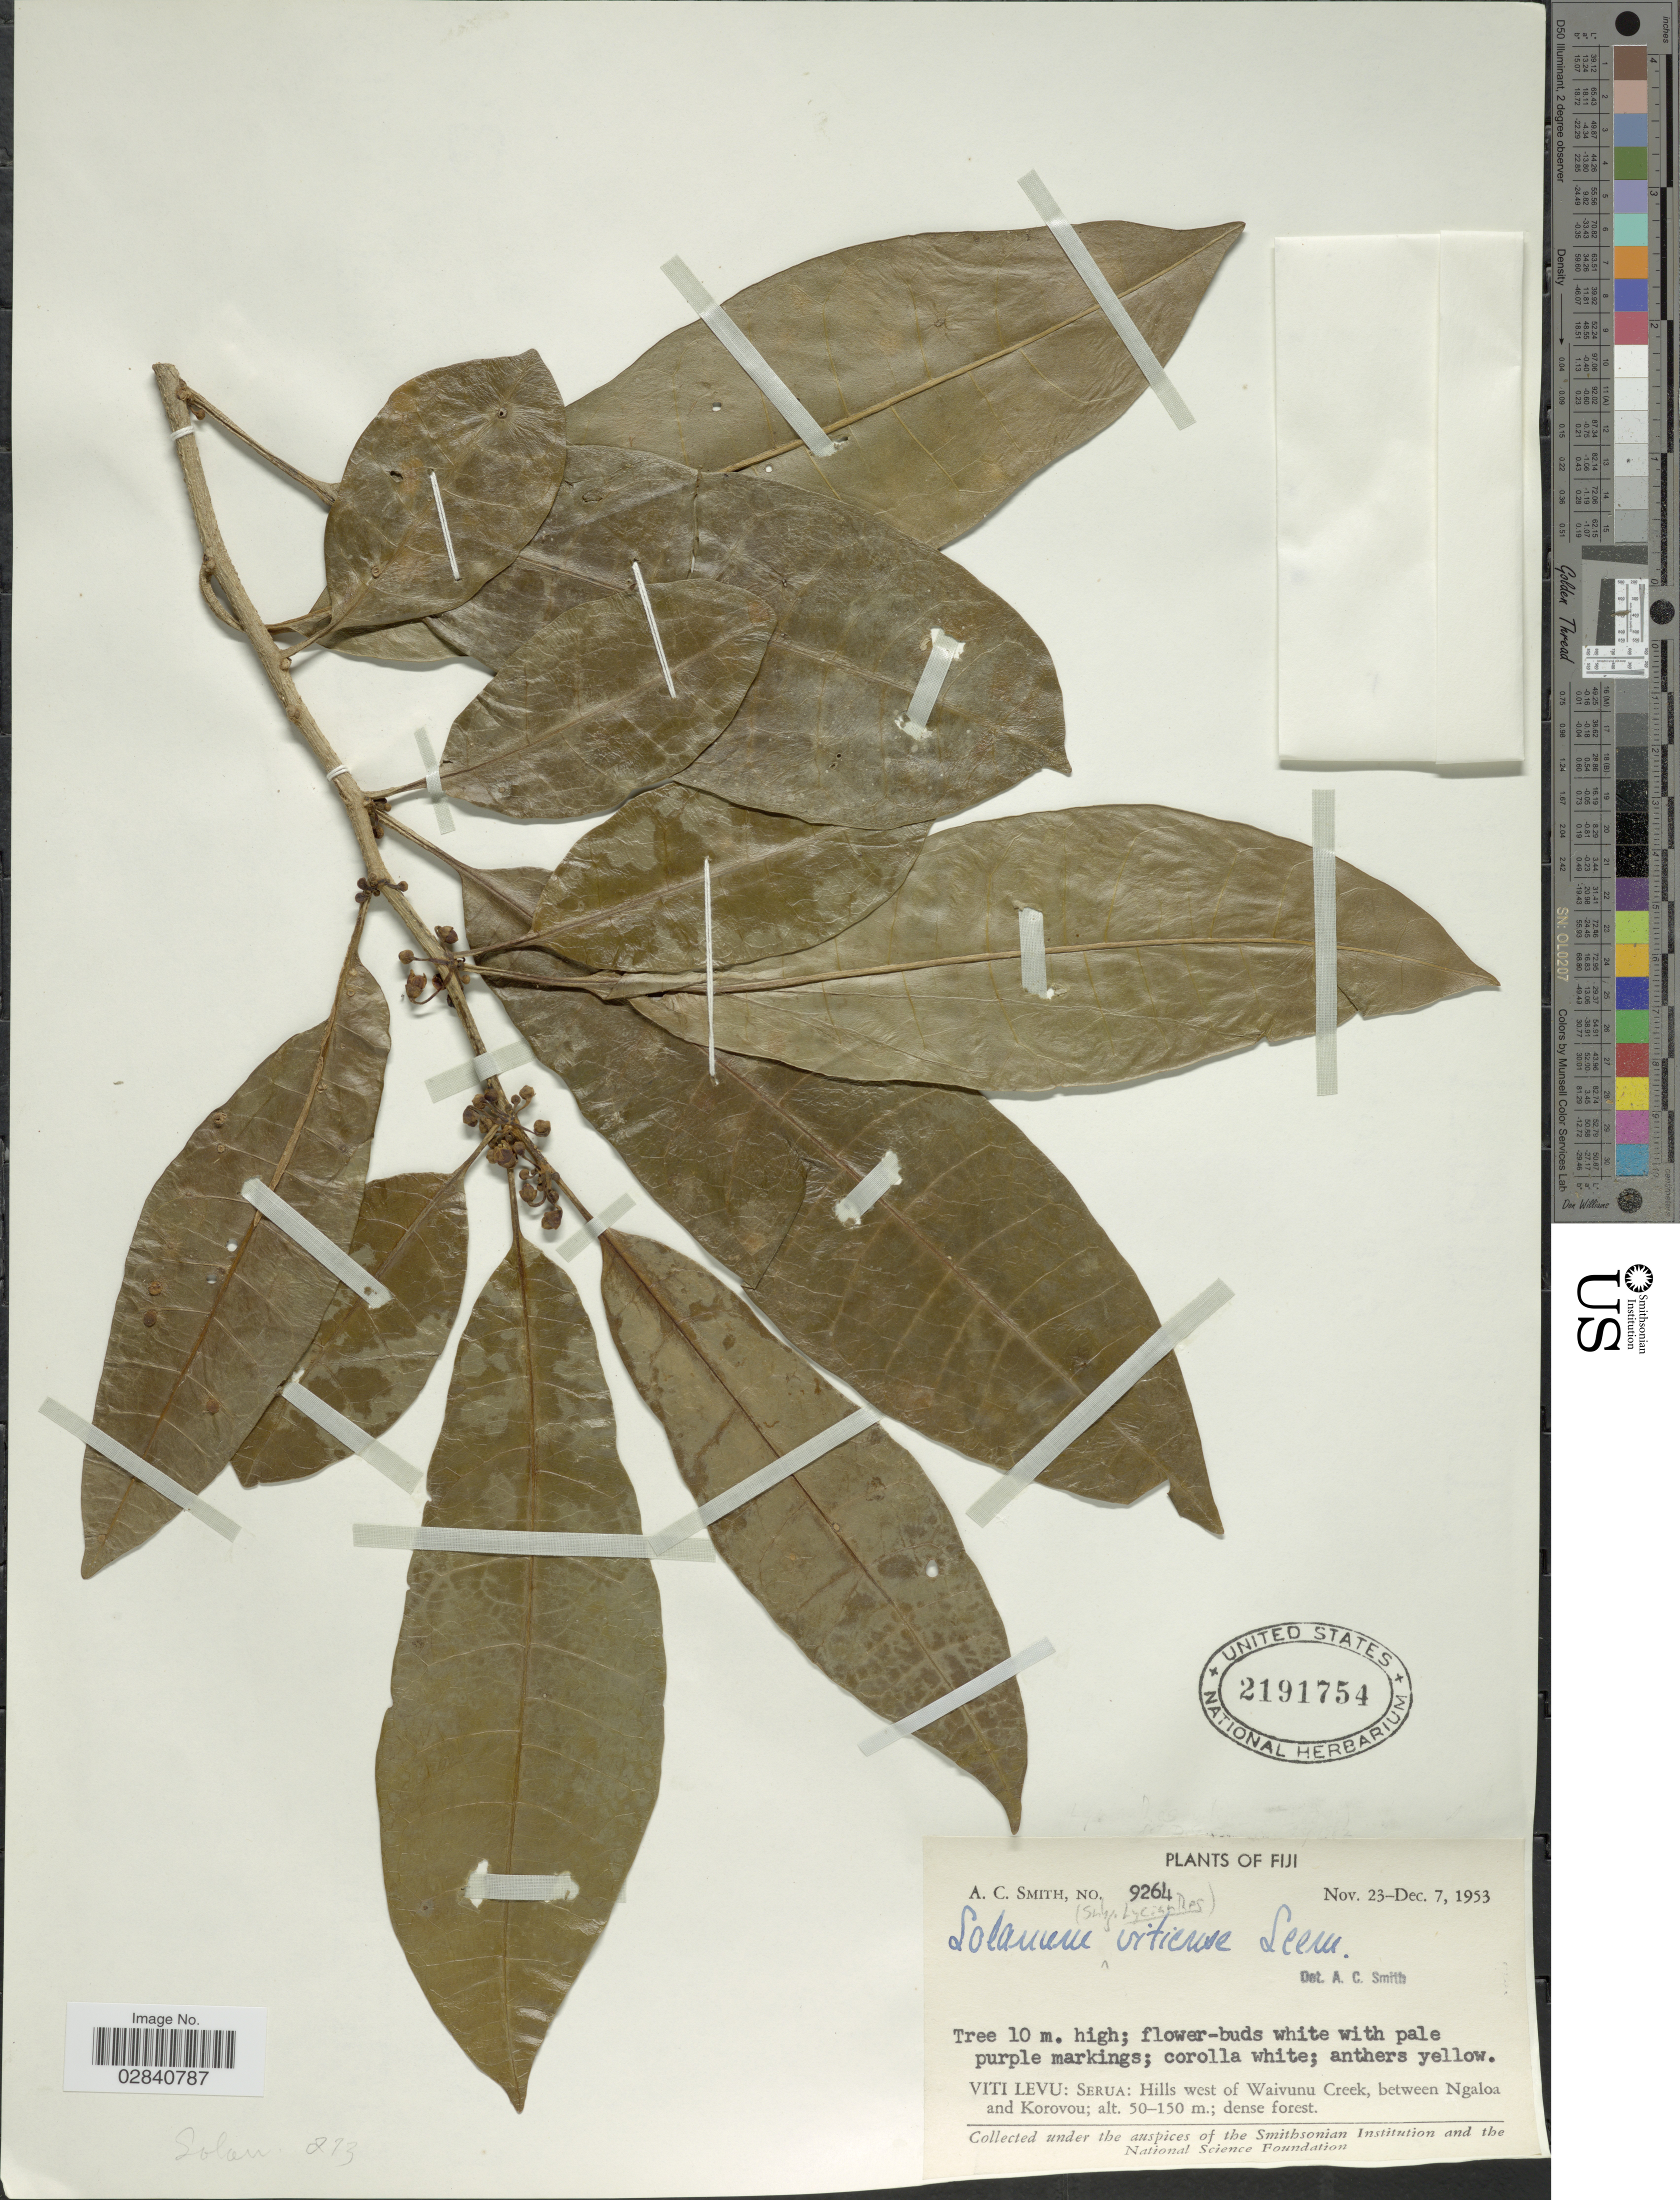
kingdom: Plantae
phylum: Tracheophyta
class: Magnoliopsida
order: Solanales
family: Solanaceae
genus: Lycianthes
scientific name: Lycianthes vitiensis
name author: (Seem.) A.R. Bean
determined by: Knapp, S. D.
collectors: A. C. Smith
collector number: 9264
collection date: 1953-11-23/1953-12-07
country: Fiji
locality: Viti Levu: Serua: Hills west of Waivunu Creek, between Ngaloa and Korovou.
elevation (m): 50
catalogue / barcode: US 2191754